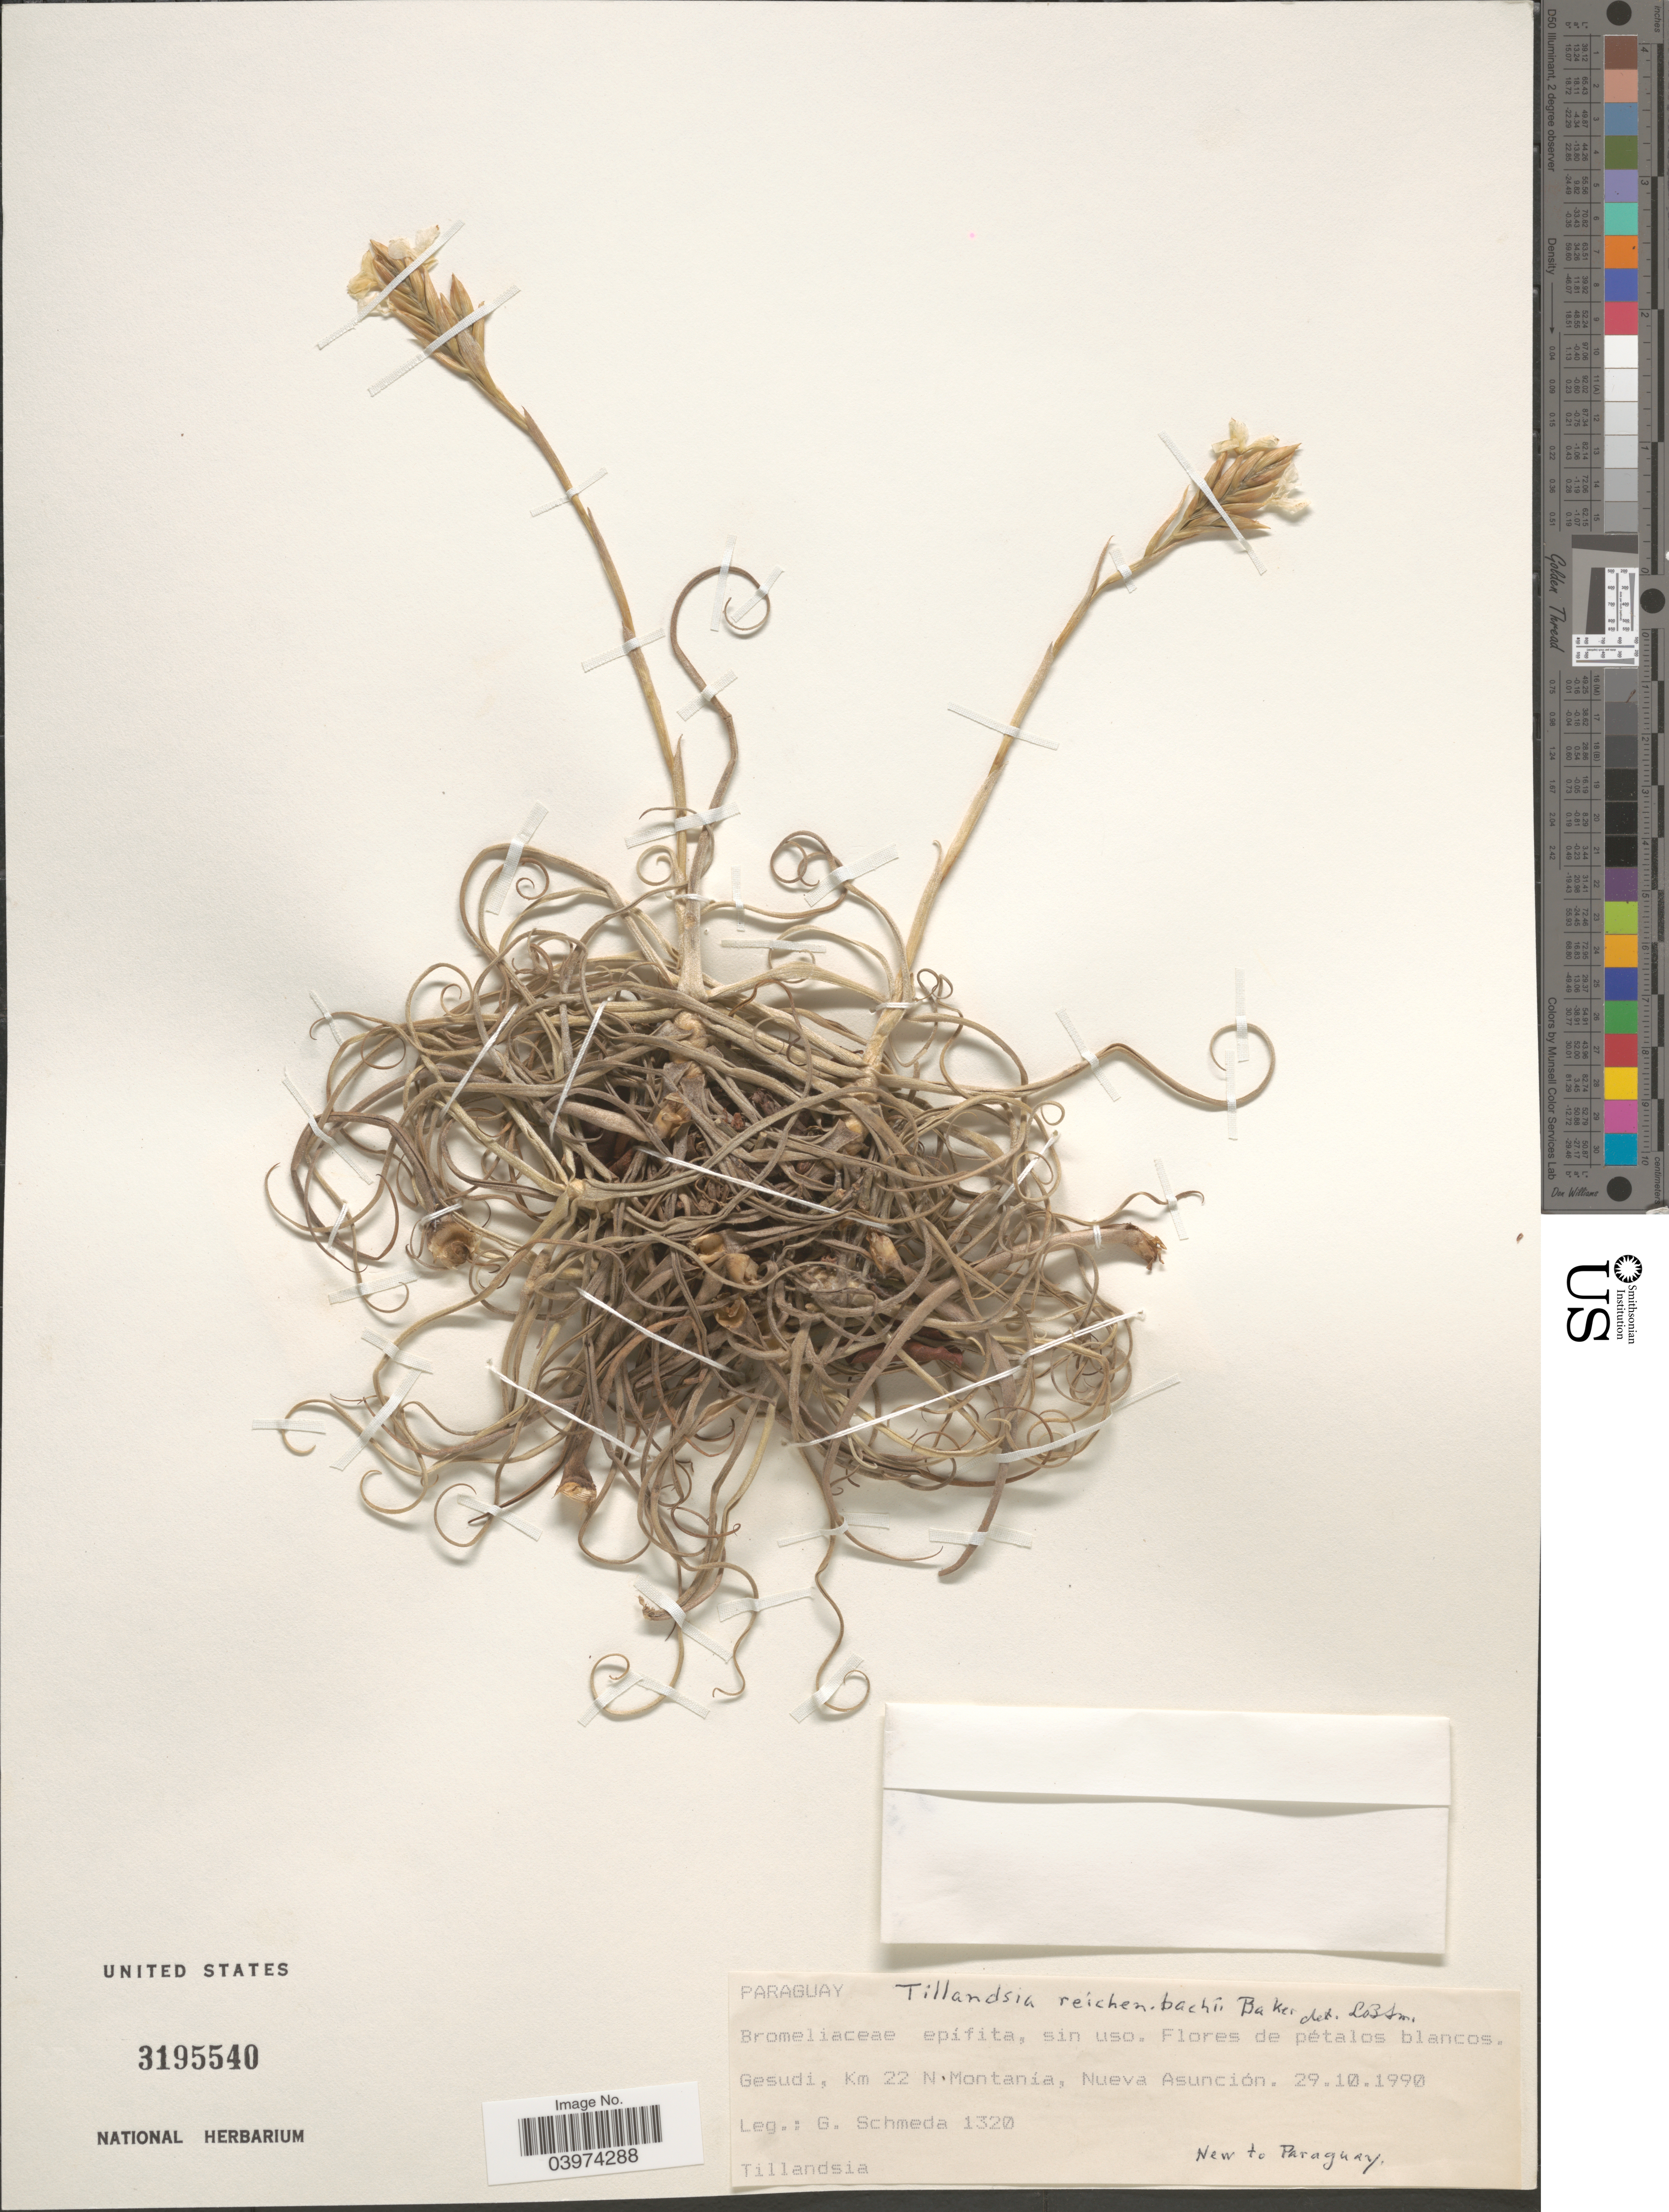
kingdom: Plantae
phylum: Tracheophyta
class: Liliopsida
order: Poales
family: Bromeliaceae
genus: Tillandsia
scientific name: Tillandsia reichenbachii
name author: Baker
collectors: G. Schmeda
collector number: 1320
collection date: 1990-10-29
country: Paraguay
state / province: Asuncion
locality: Gesudi, Km 22 N Montania, Nueva Asuncion.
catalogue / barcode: US 3195540